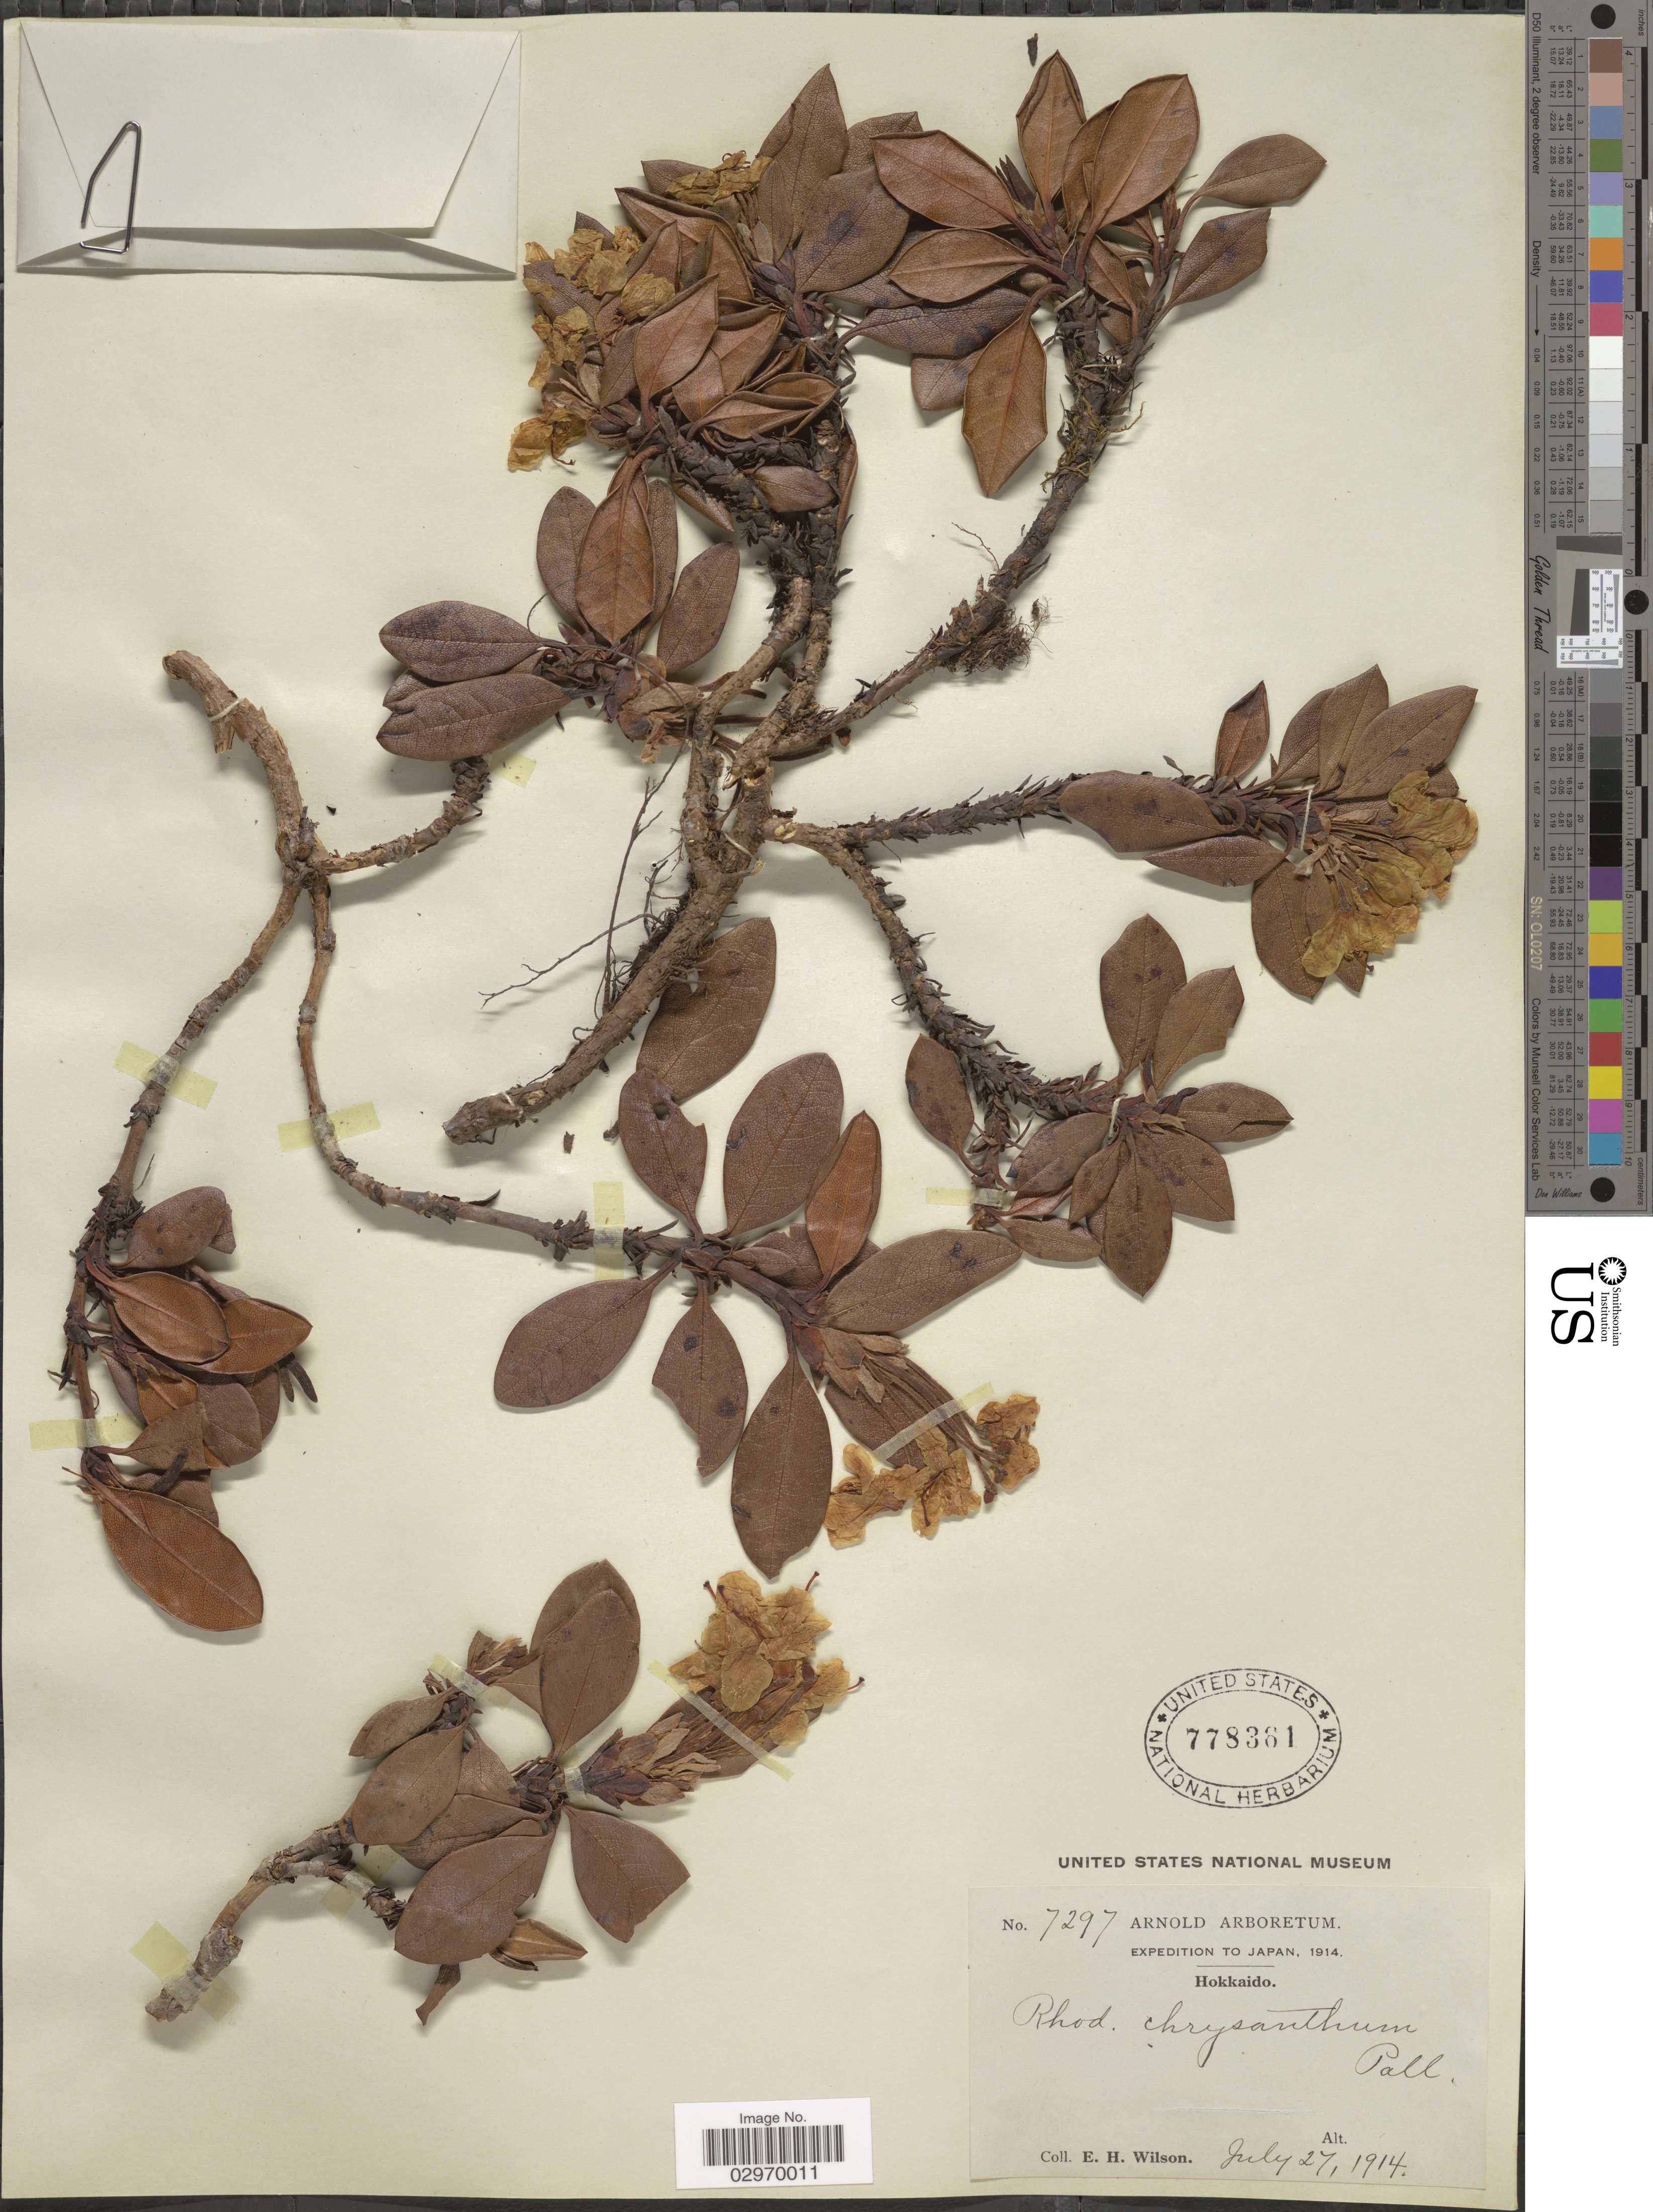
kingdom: Plantae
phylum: Tracheophyta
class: Magnoliopsida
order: Ericales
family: Ericaceae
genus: Rhododendron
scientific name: Rhododendron chrysanthum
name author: Pall.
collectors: E. Wilson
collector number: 7297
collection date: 1914-07-27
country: Japan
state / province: Hokkaidō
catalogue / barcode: US 778361